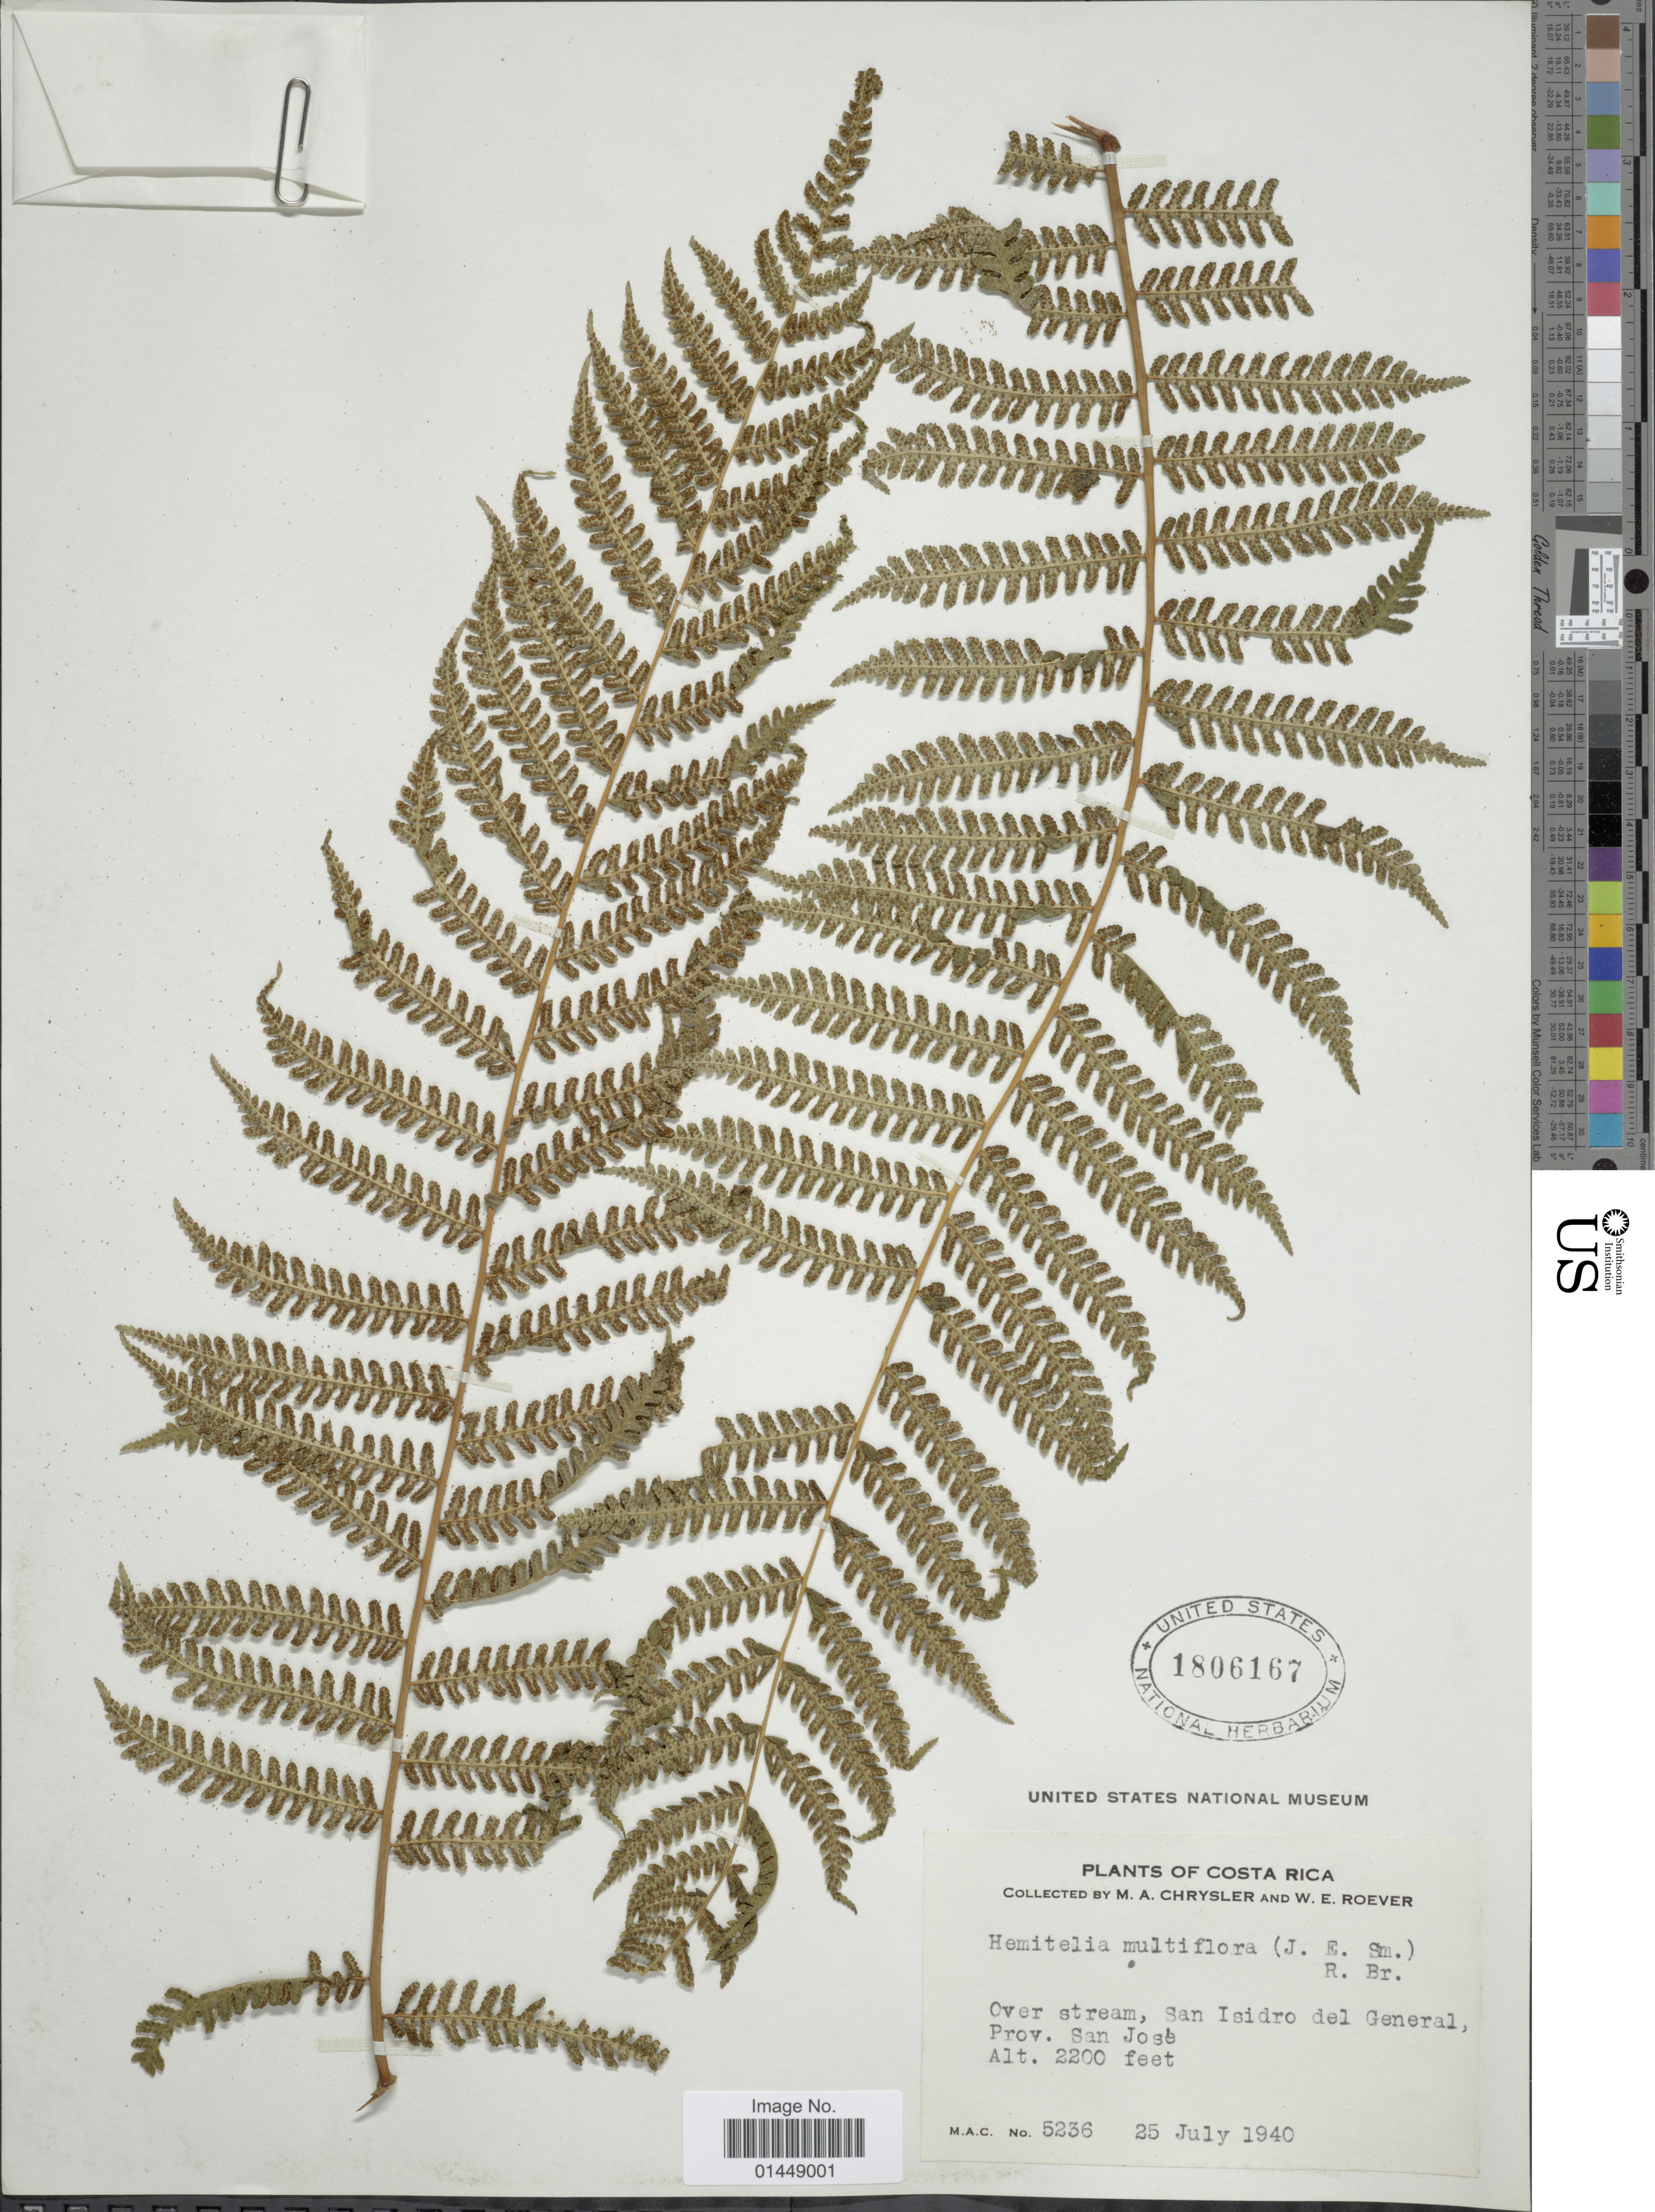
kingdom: Plantae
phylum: Tracheophyta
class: Polypodiopsida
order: Cyatheales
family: Cyatheaceae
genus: Cyathea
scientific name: Cyathea multiflora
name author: Sm.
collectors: M. A. Chrysler & W. Roever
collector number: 5236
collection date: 1940-07-25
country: Costa Rica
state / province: San José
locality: Over stream, San Isidro del General, Prov. San José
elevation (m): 671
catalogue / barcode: US 1806167